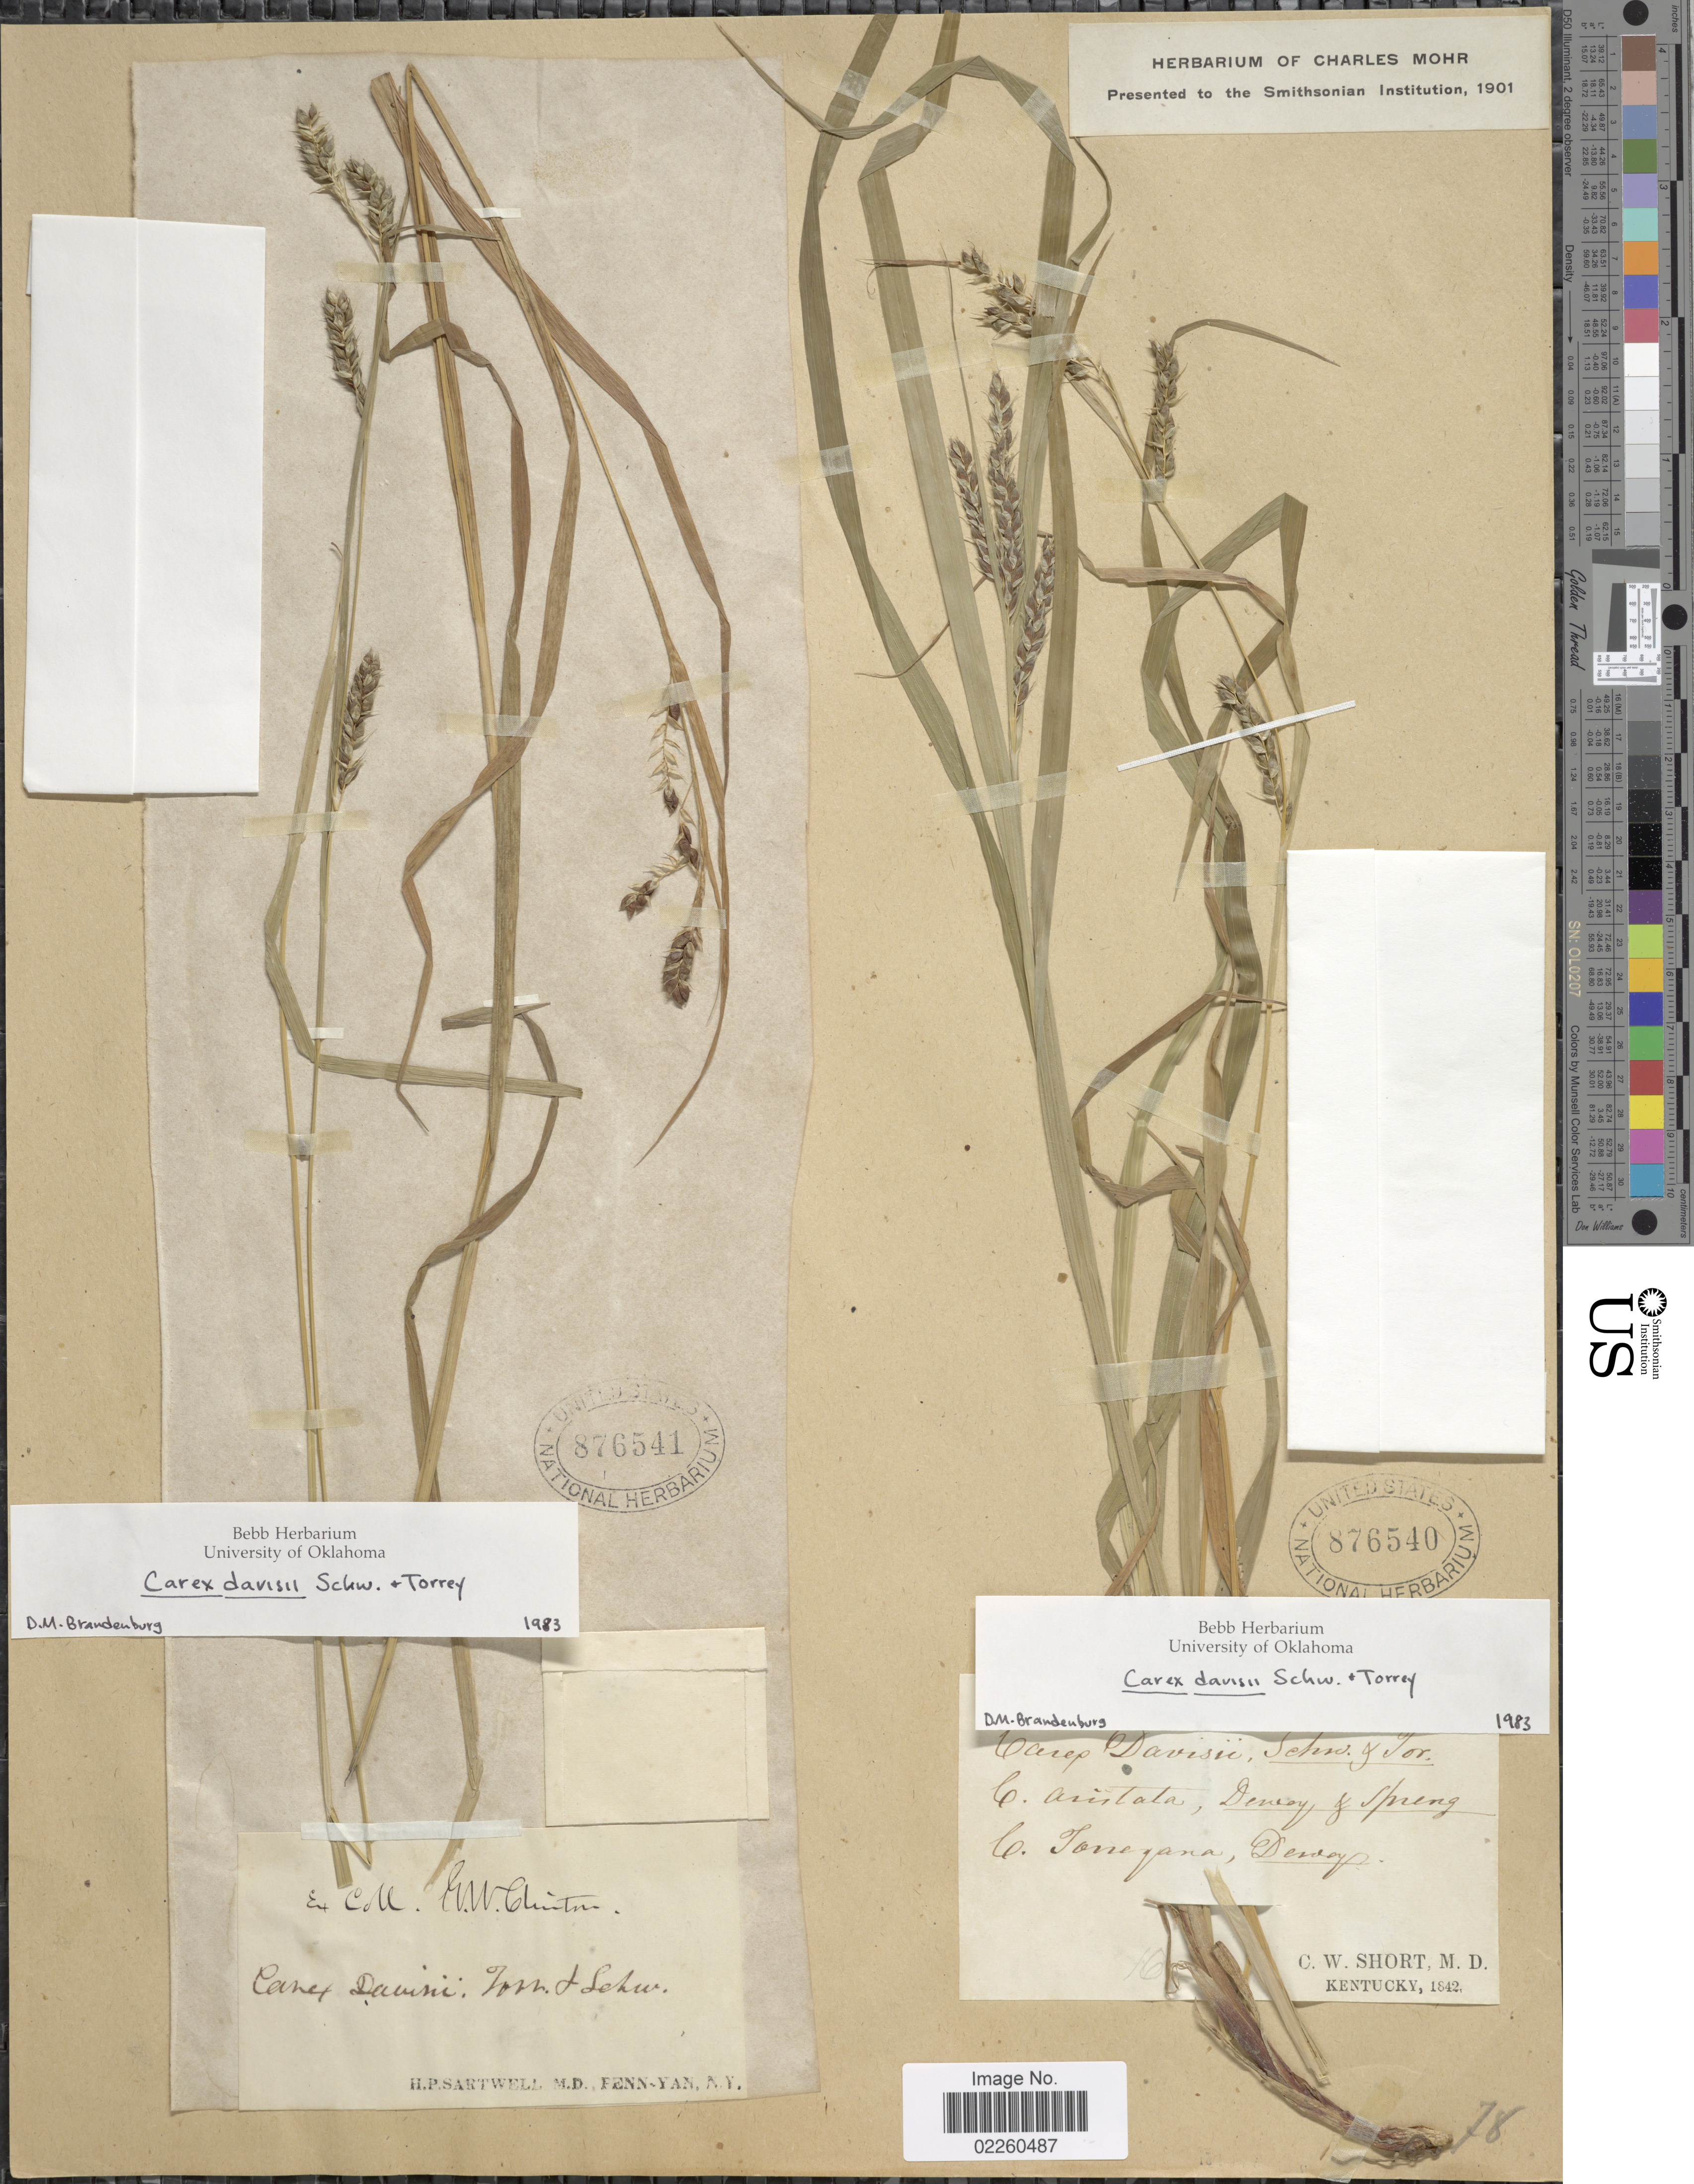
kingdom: Plantae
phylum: Tracheophyta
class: Liliopsida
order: Poales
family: Cyperaceae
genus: Carex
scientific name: Carex davisii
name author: Schwein. & Torr.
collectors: G. W. Clinton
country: United States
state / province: New York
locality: Penn-Yan, N.Y.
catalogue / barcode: US 876541